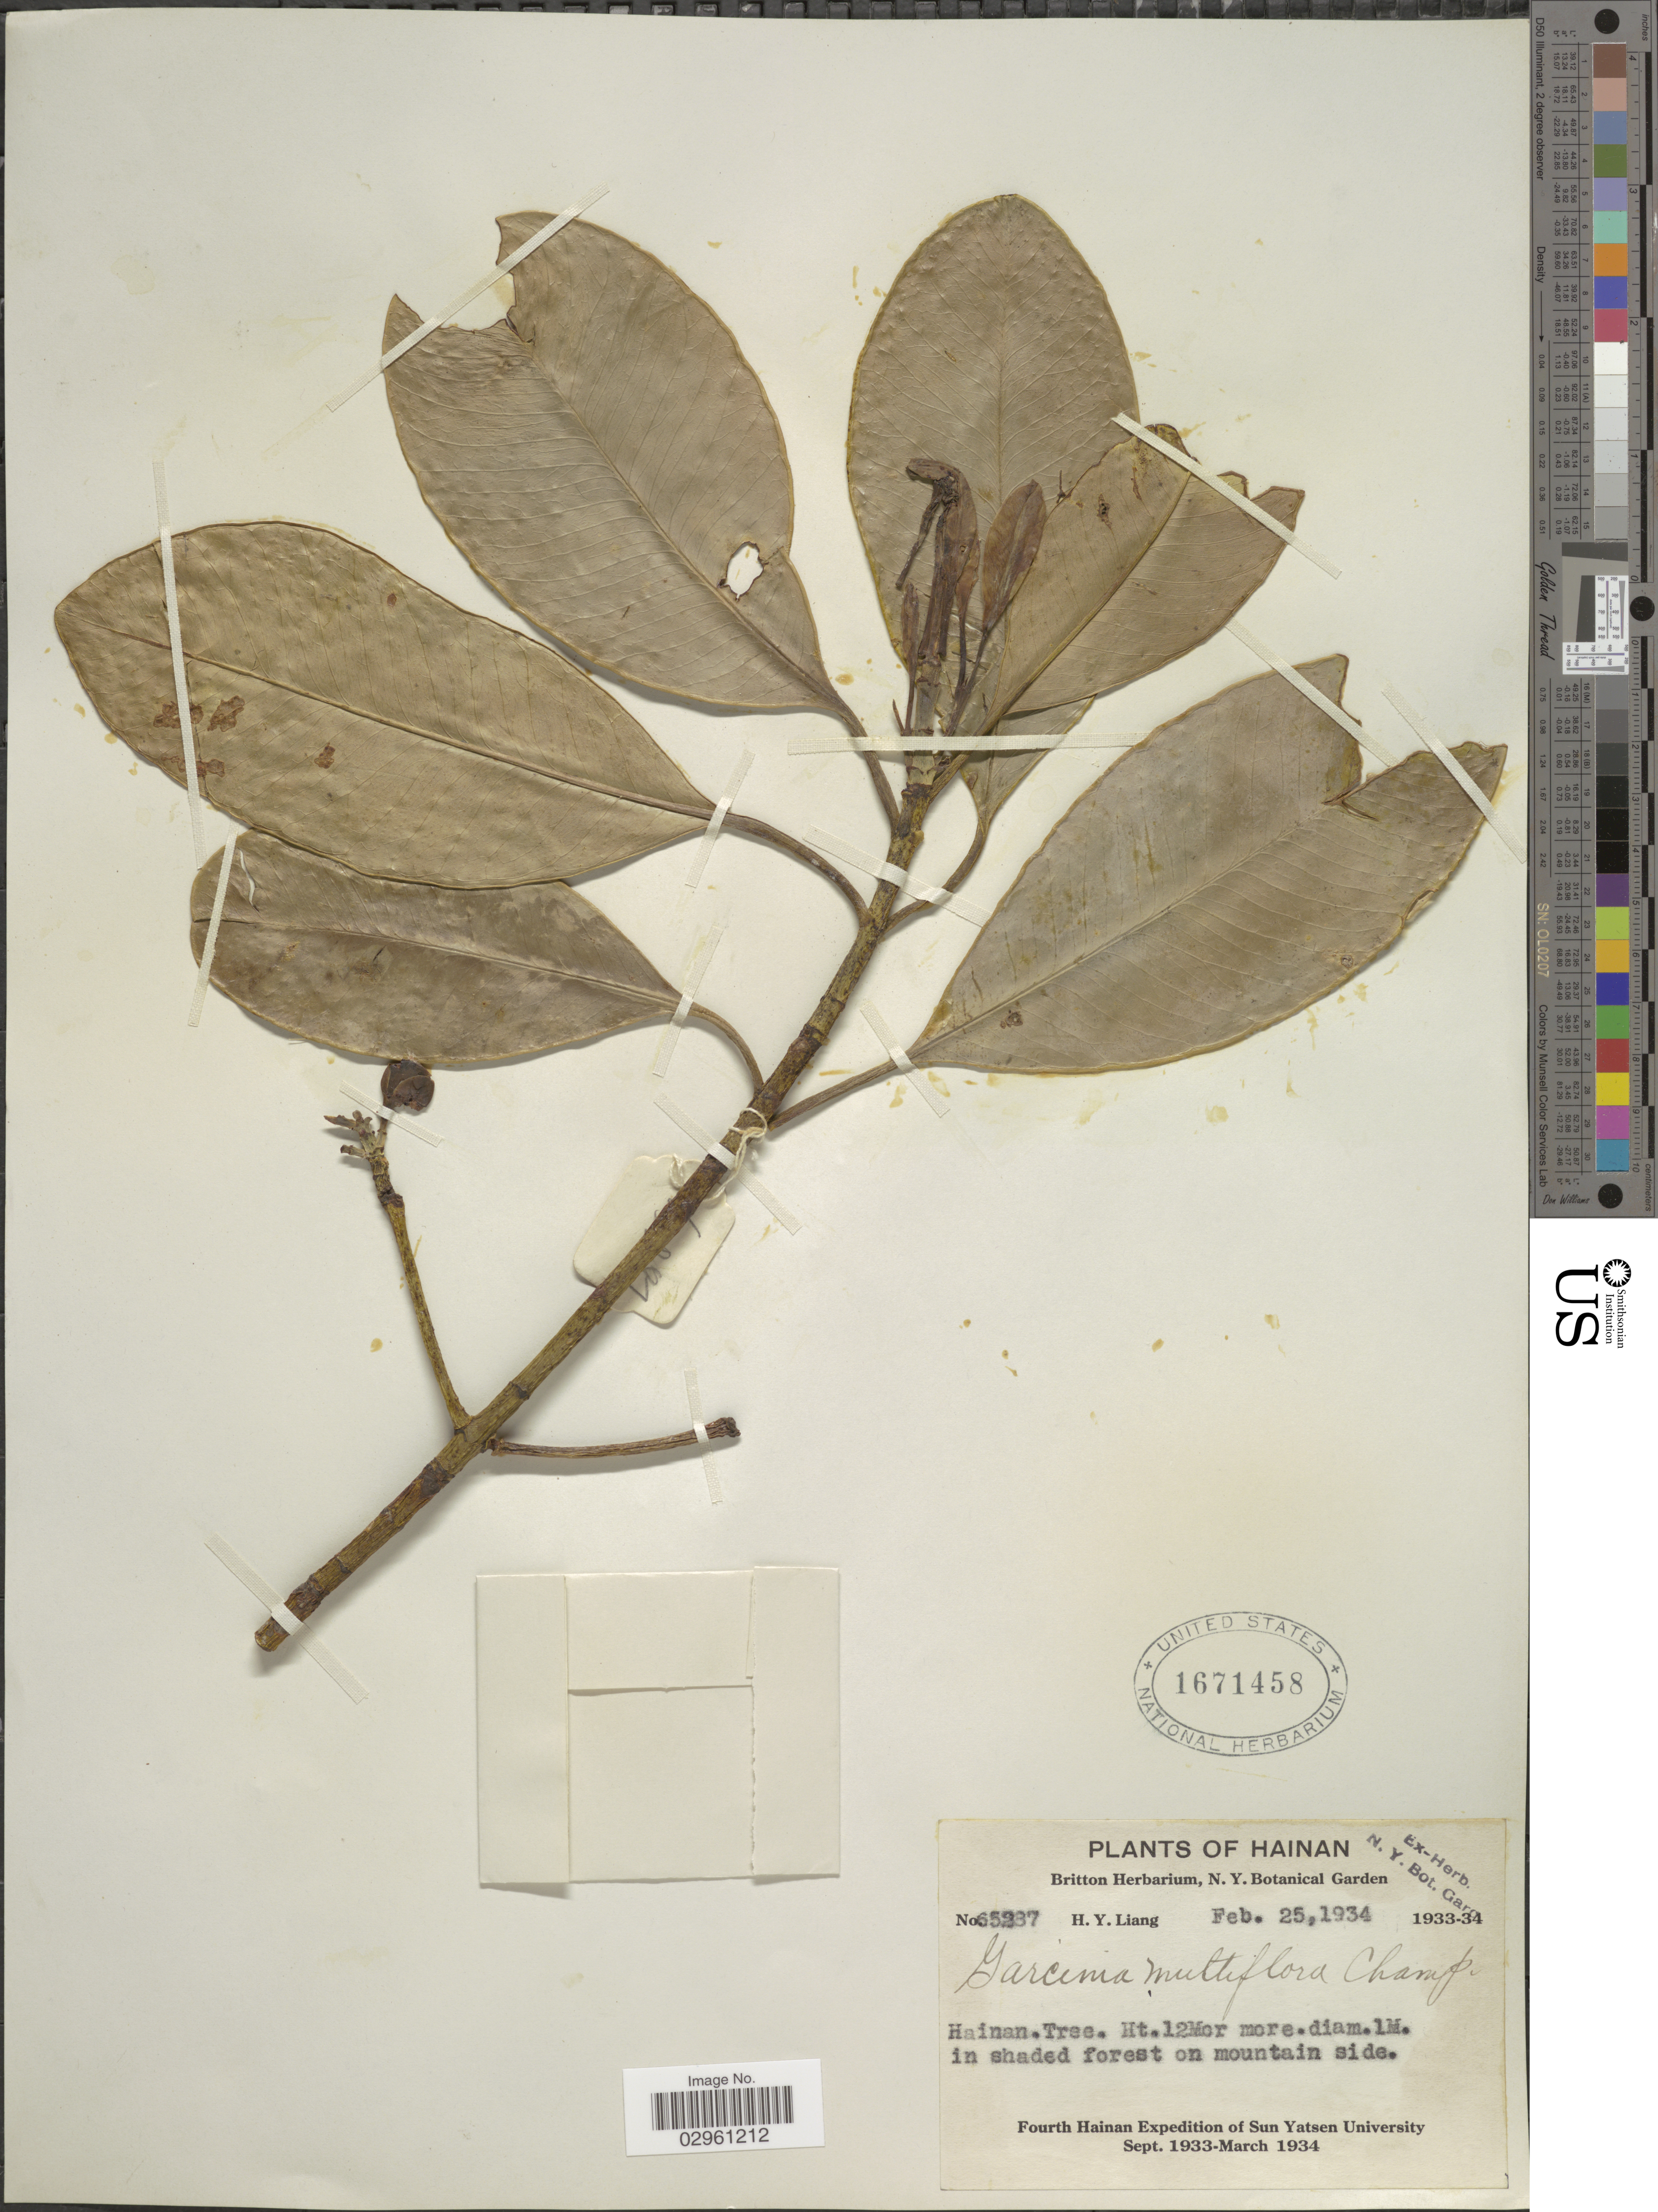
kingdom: Plantae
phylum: Tracheophyta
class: Magnoliopsida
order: Malpighiales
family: Clusiaceae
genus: Garcinia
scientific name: Garcinia multiflora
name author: Champ. ex Benth.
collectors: H. Y. Liang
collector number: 65287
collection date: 1934-02-25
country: China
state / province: Hainan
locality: In shaded forest on mountain side.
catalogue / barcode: US 1671458